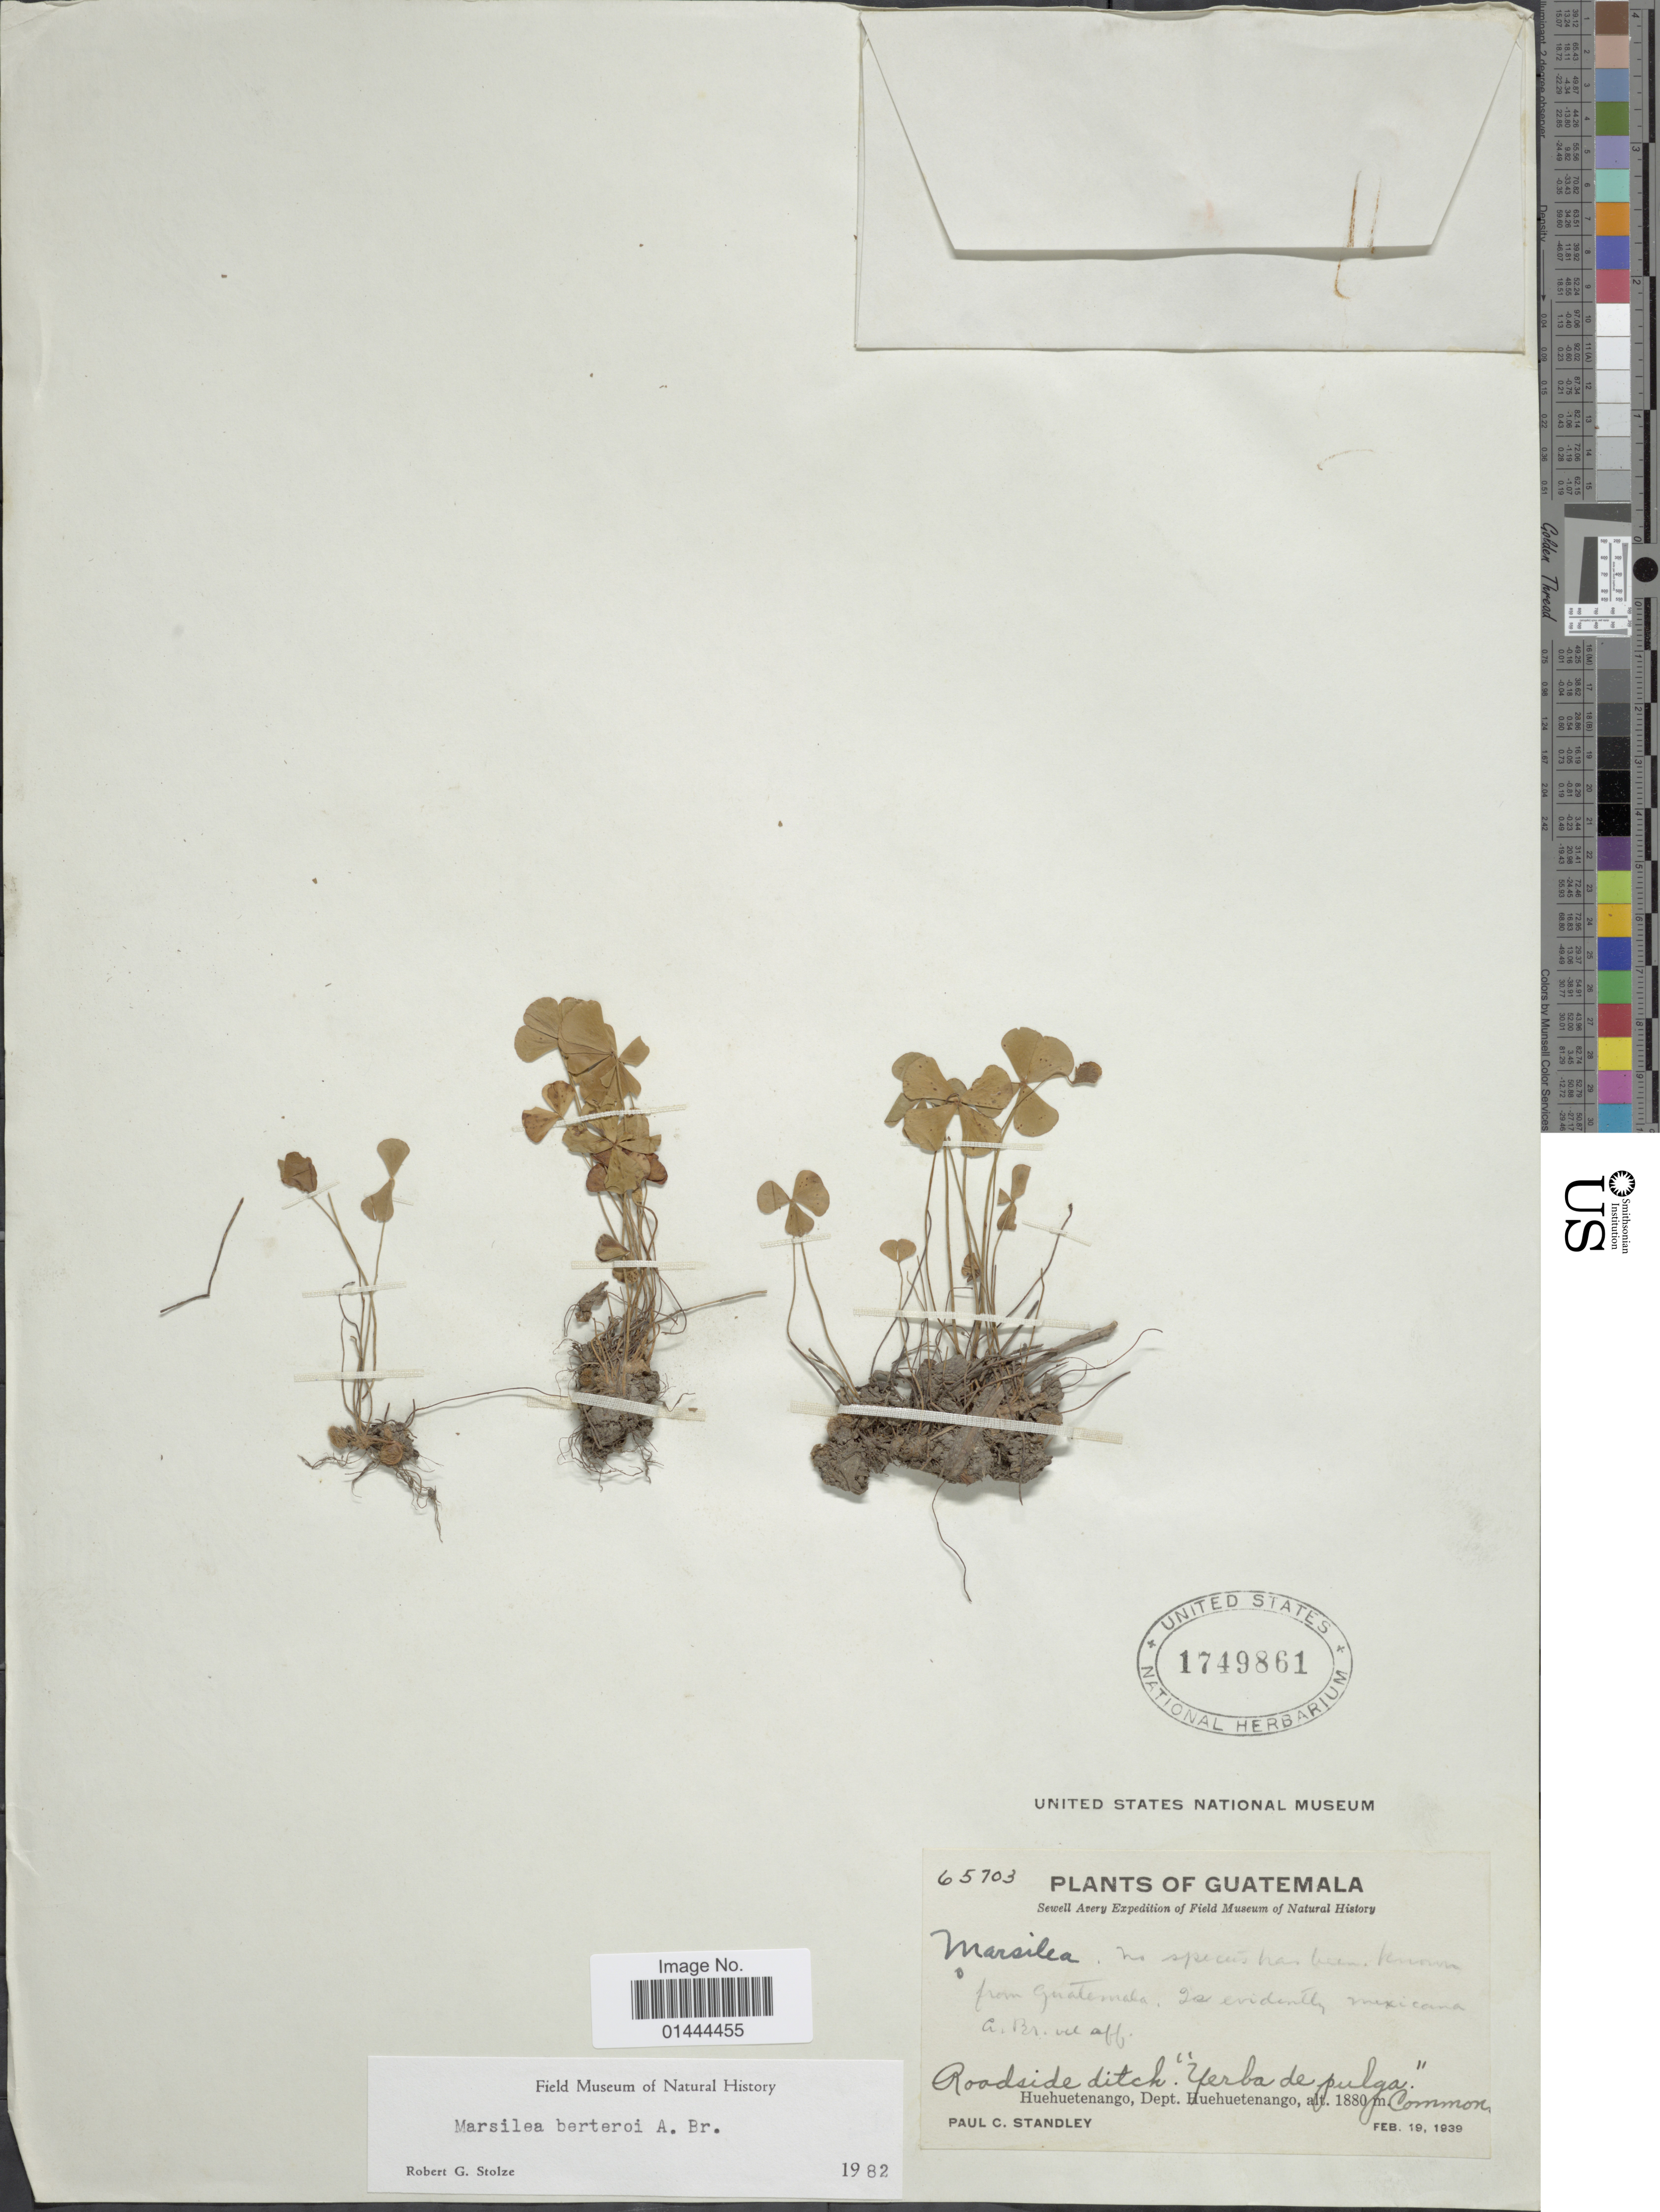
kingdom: Plantae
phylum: Tracheophyta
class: Polypodiopsida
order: Salviniales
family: Marsileaceae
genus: Marsilea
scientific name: Marsilea ancylopoda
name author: A. Braun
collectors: P. C. Standley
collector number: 65703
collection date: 1939-02-19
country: Guatemala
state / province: Huehuetenango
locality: Roadside, "Yerba de pulga", Dept. Huehuetenango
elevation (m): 1880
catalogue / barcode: US 1749861